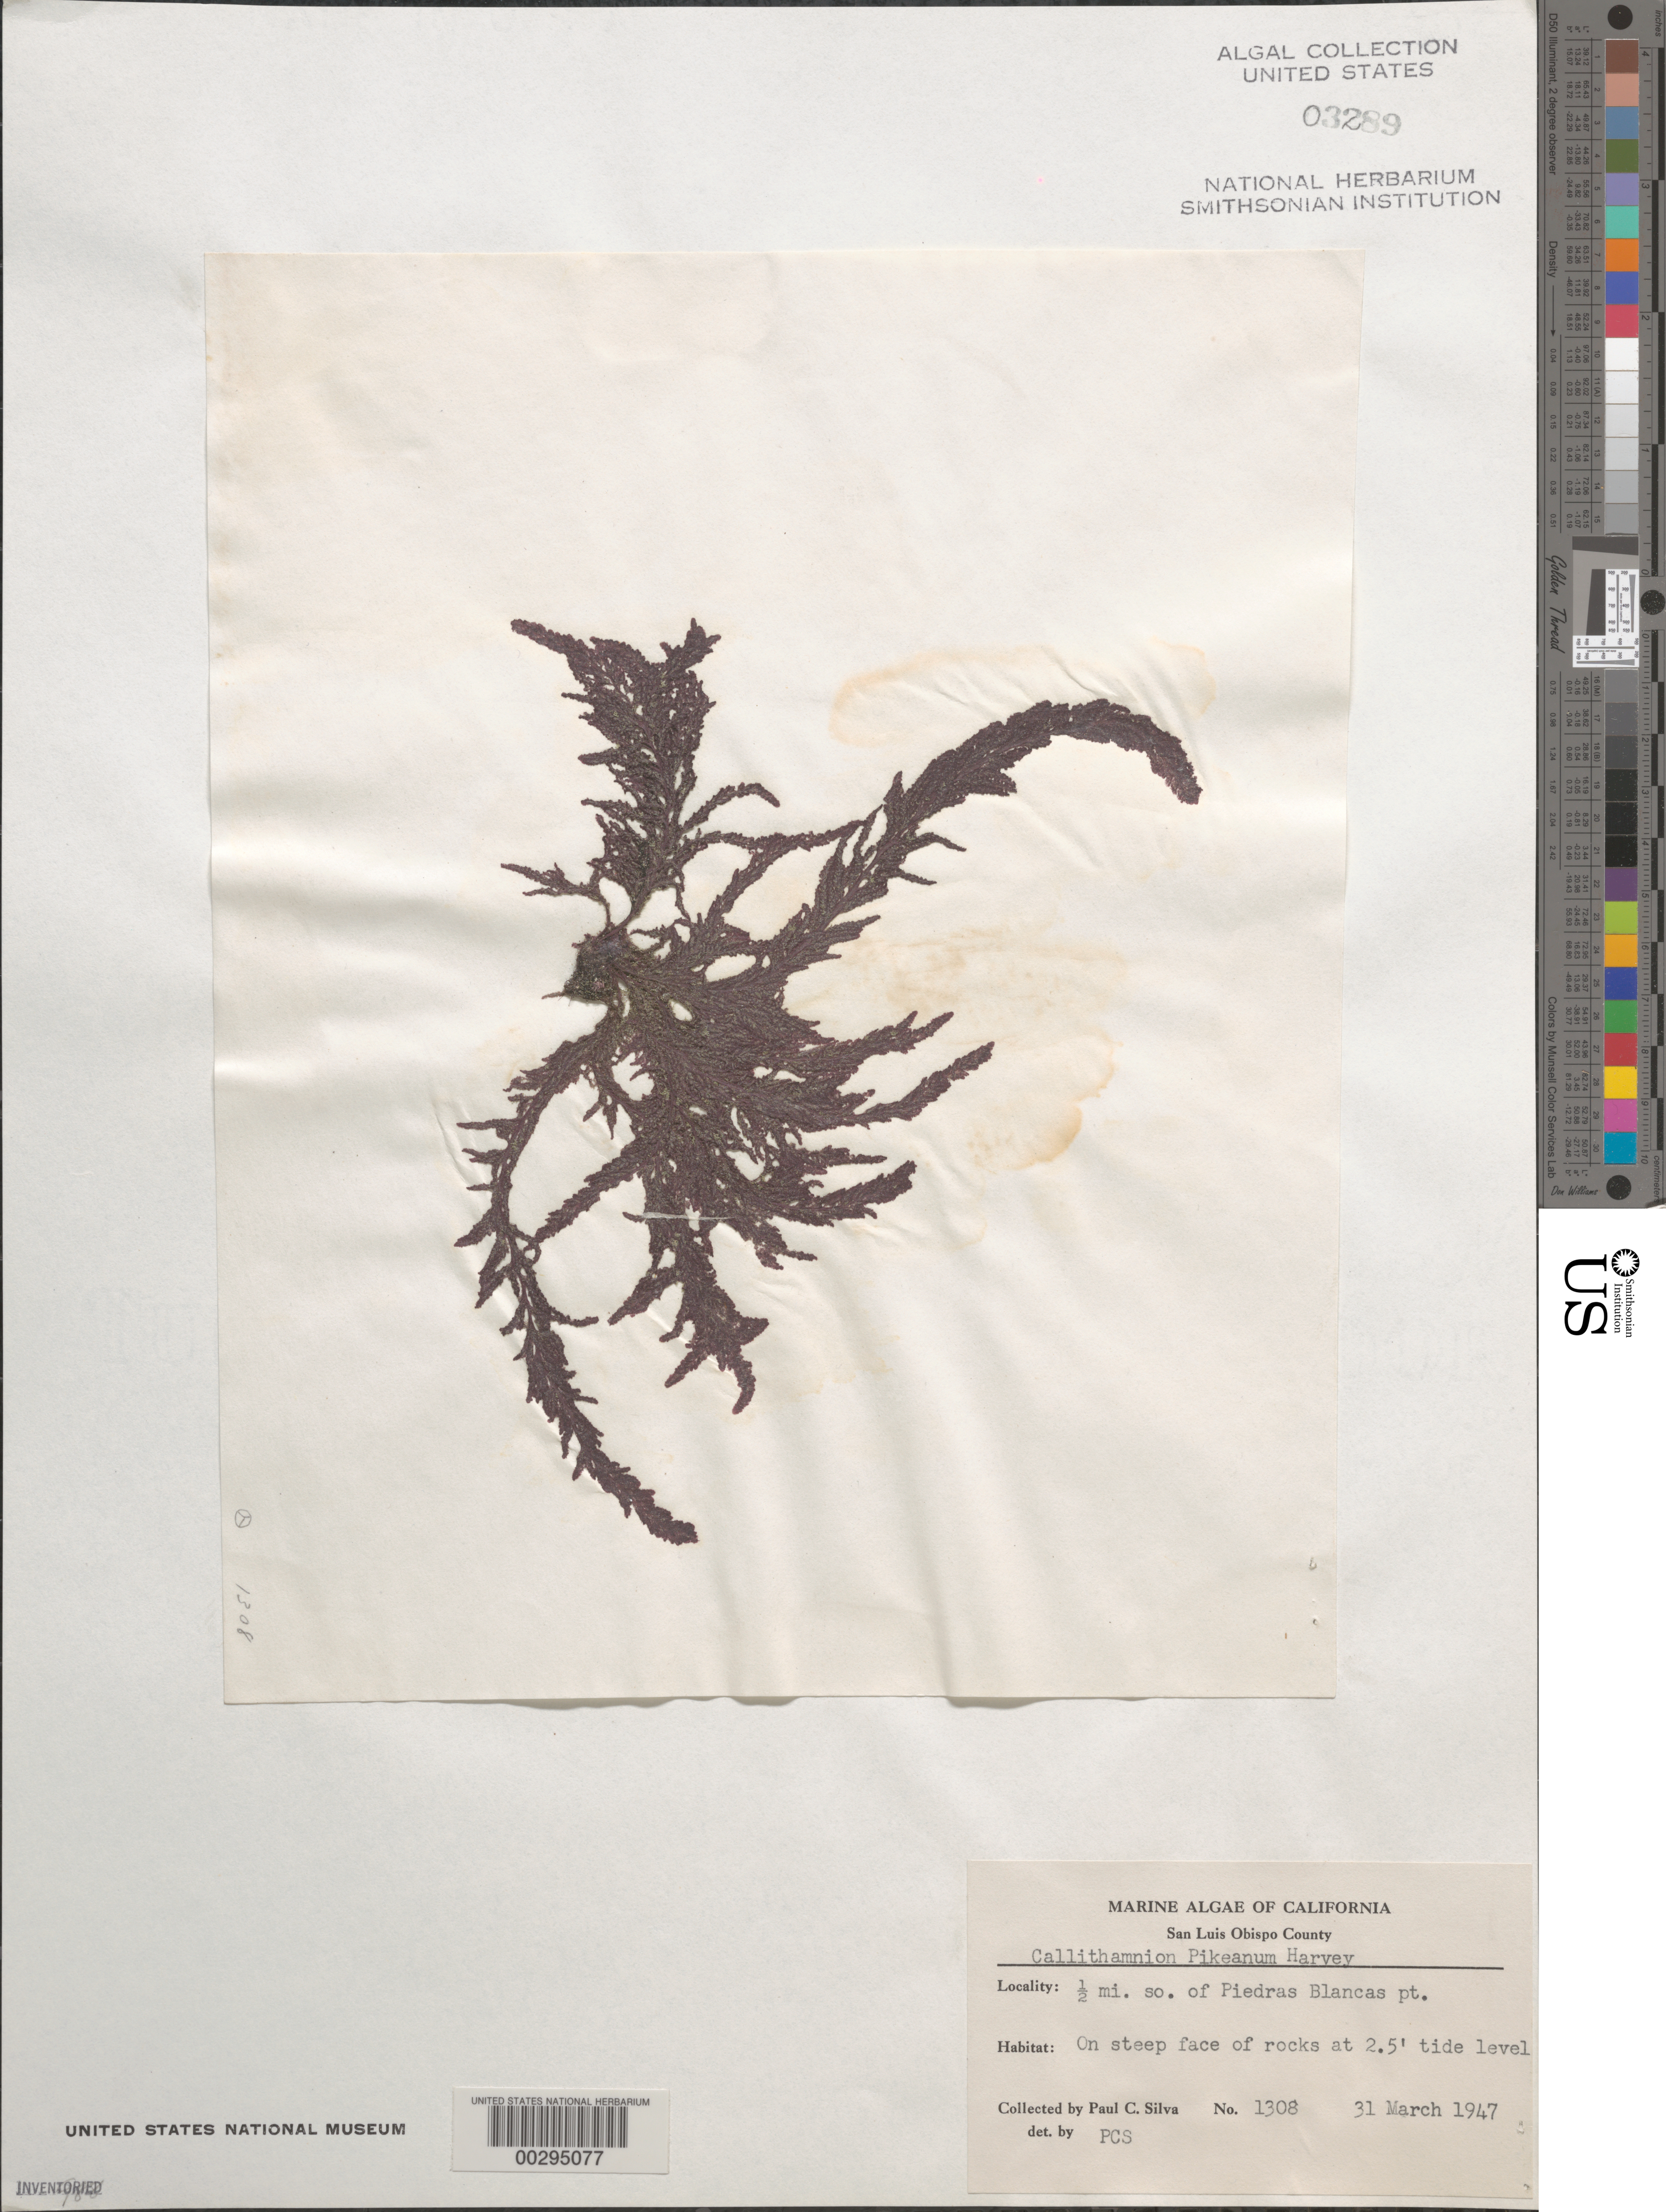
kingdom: Plantae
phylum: Rhodophyta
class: Florideophyceae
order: Ceramiales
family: Callithamniaceae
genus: Callithamnion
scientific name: Callithamnion pikeanum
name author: Harv.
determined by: Silva, P. C.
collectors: P. C. Silva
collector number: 1308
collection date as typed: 31 Mar 1947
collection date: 1947-03-31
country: United States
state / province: California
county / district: San Luis Obispo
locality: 0.5 mile south of Piedras Blancas Point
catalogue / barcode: US 3289